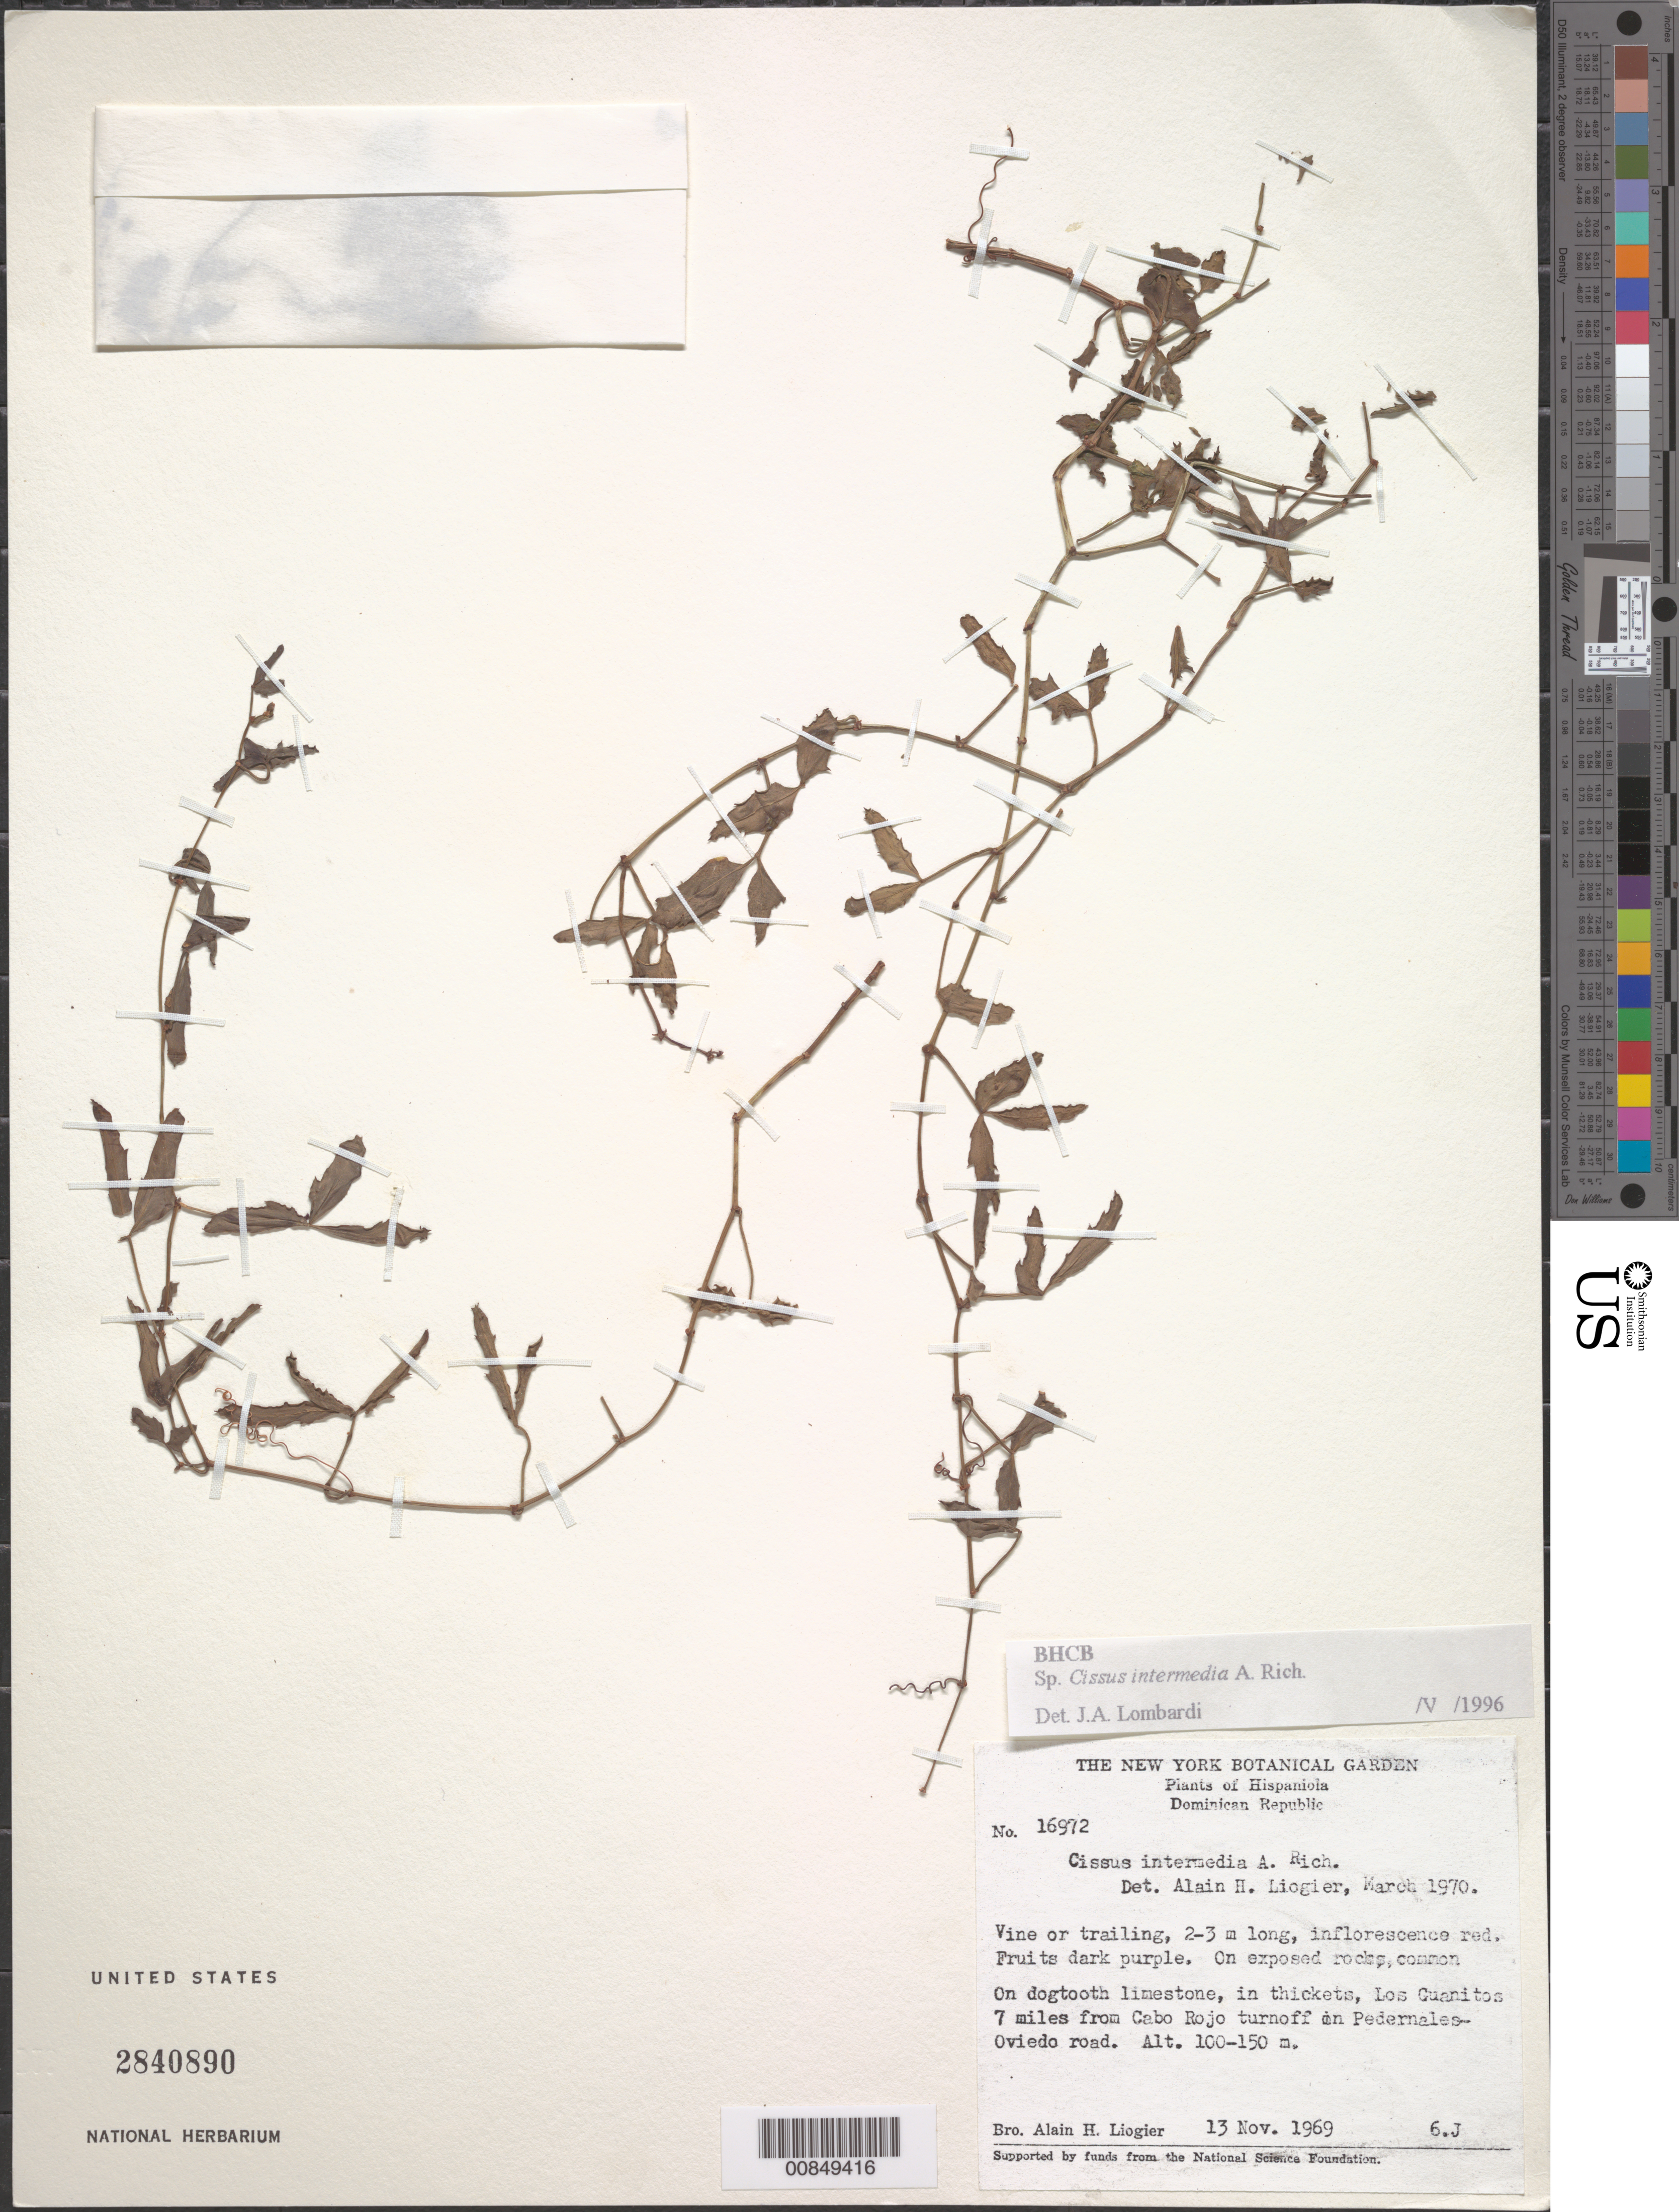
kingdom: Plantae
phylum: Tracheophyta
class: Magnoliopsida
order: Vitales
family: Vitaceae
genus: Cissus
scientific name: Cissus intermedia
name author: A. Rich.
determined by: Lombardi, Julio A.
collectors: A. H. Liogier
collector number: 16972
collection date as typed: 13 Nov 1969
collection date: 1969-11-13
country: Dominican Republic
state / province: Pedernales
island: Hispaniola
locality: Los Guanitos, 7 miles from Cabo Rojo turnoff on Pedernales-Oviedo Road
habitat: On exposed rocks on dogtooth limestone, in thickets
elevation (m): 100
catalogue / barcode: US 2840890